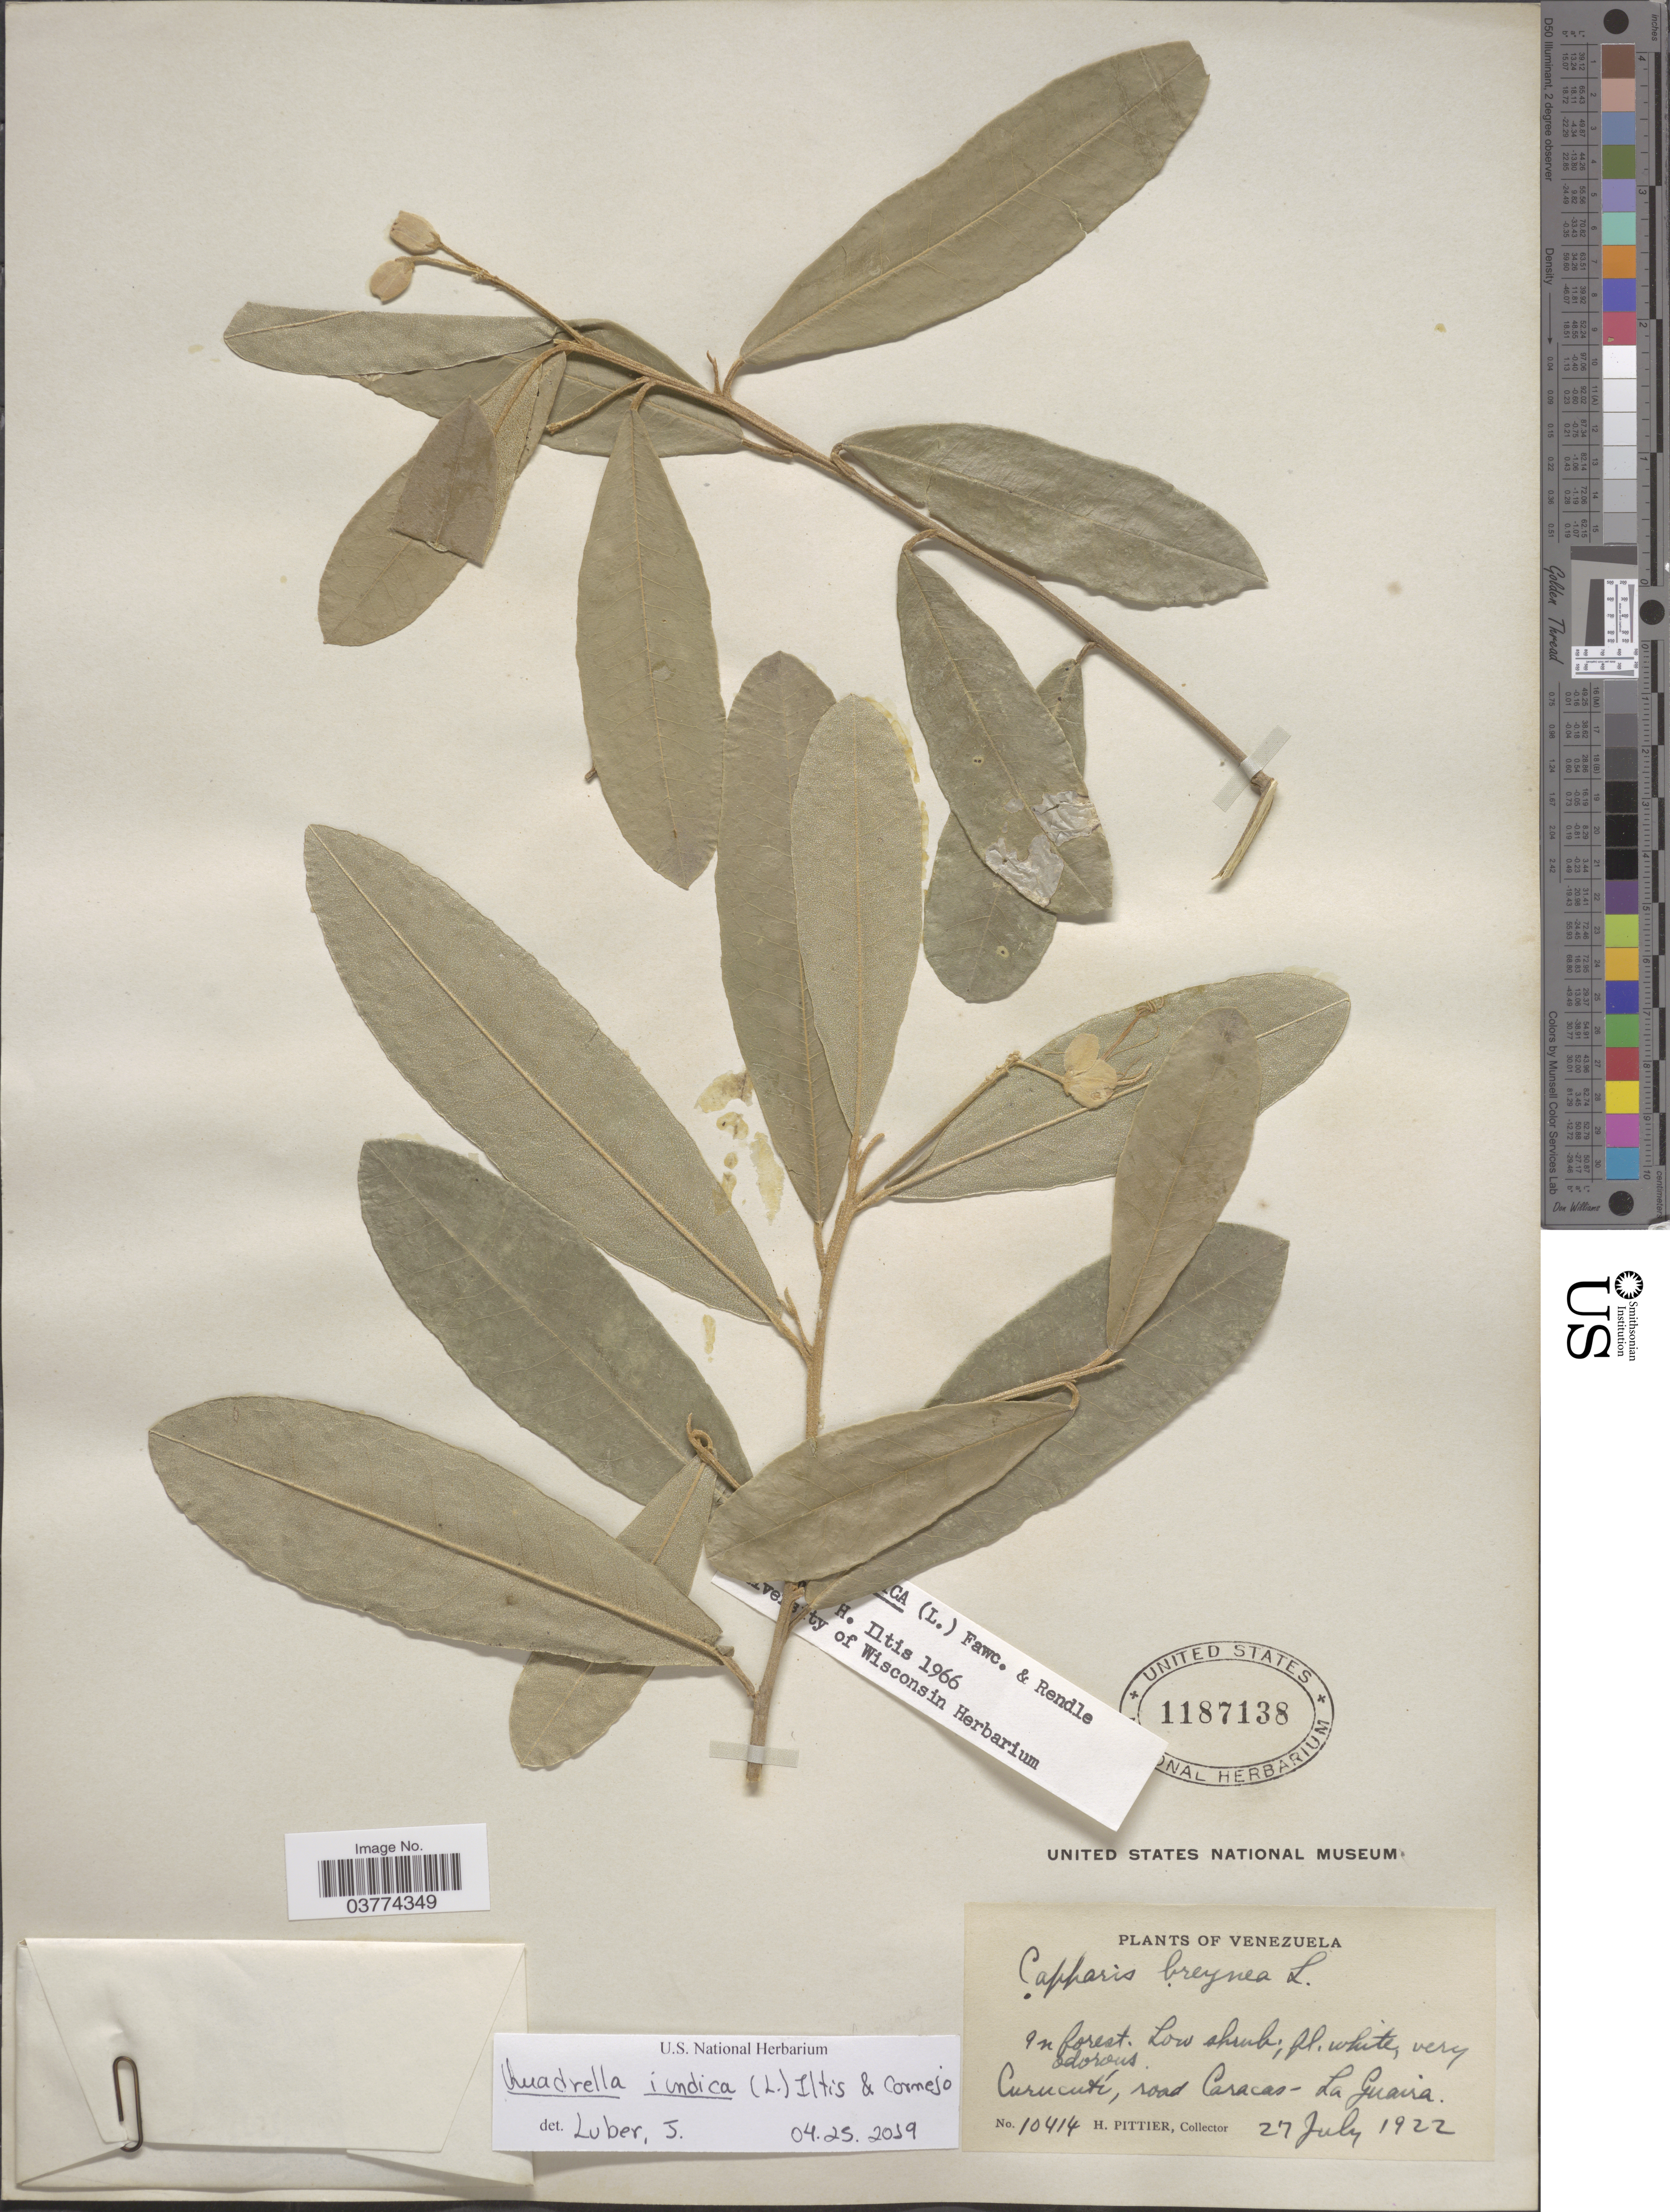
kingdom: Plantae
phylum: Tracheophyta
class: Magnoliopsida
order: Brassicales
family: Capparaceae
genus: Quadrella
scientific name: Quadrella indica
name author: (L.) Iltis & Cornejo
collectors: H. F. Pittier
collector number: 10414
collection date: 1922-07-27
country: Venezuela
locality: Curucutí, road Caracas - La Guaira.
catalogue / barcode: US 1187138